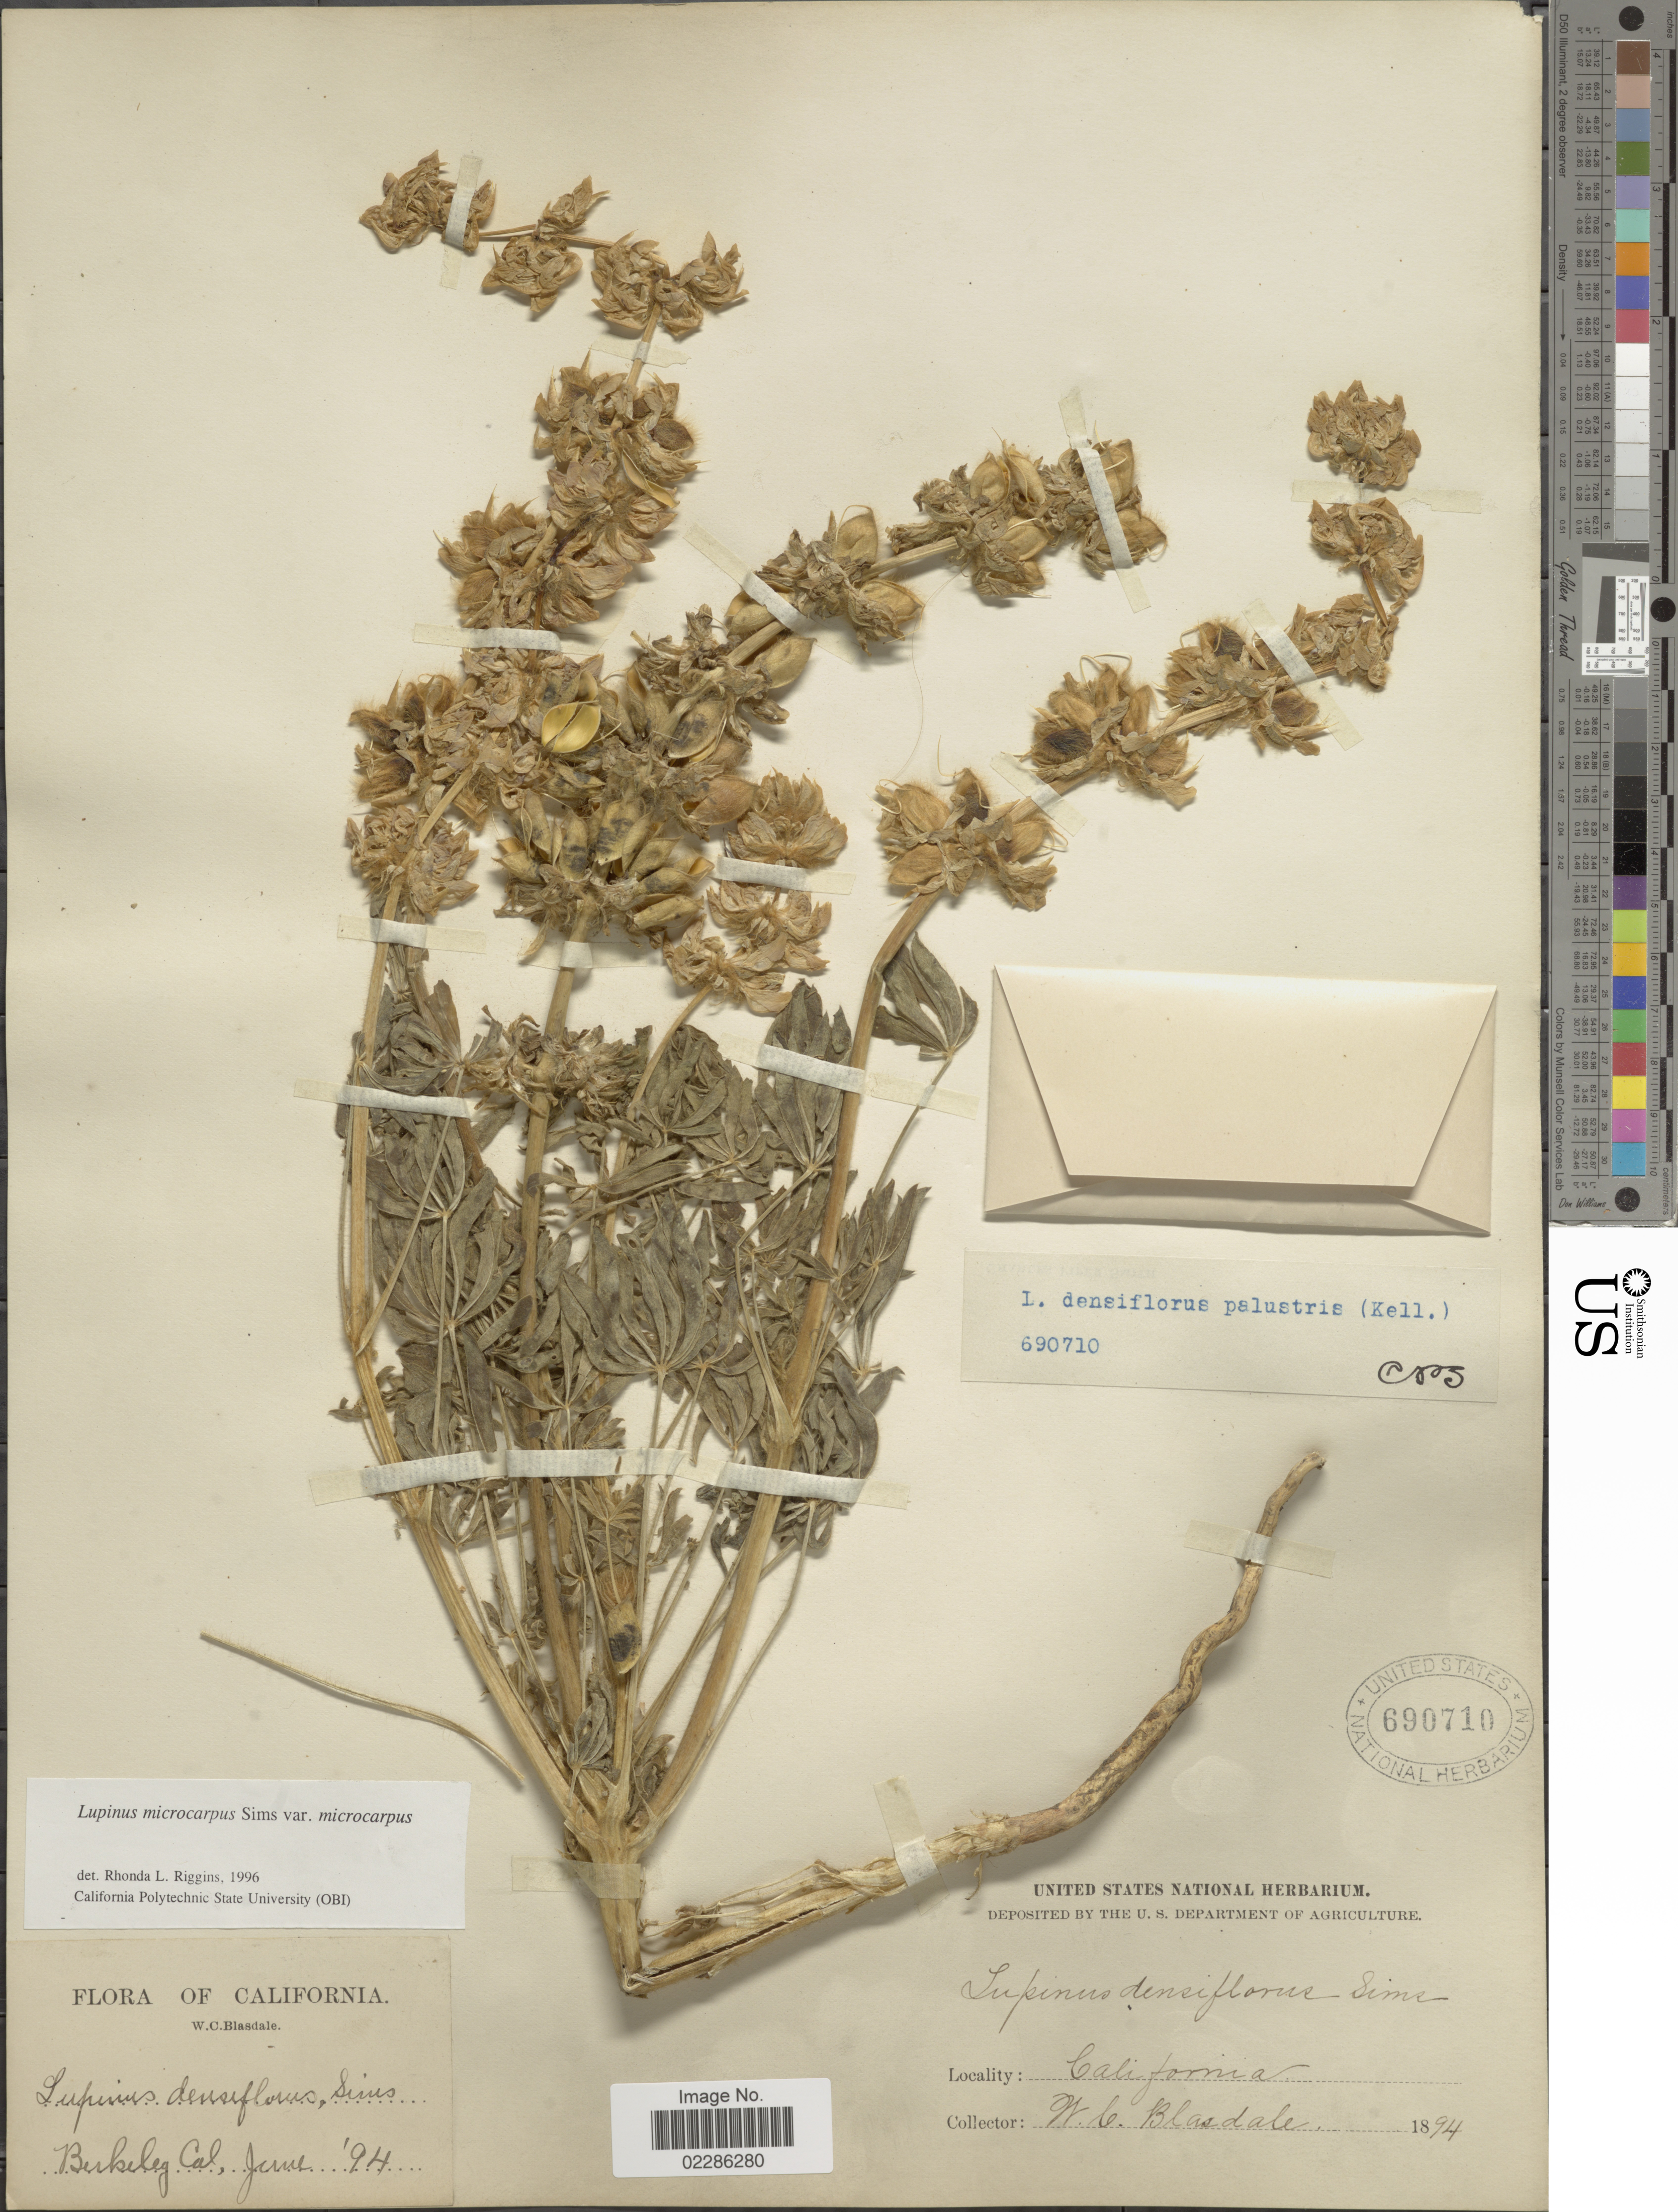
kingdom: Plantae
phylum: Tracheophyta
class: Magnoliopsida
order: Fabales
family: Fabaceae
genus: Lupinus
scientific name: Lupinus microcarpus var. microcarpus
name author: Sims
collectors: W. Blasdale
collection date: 1894-06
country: United States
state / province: California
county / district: Alameda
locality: Berkeley Cal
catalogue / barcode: US 690710